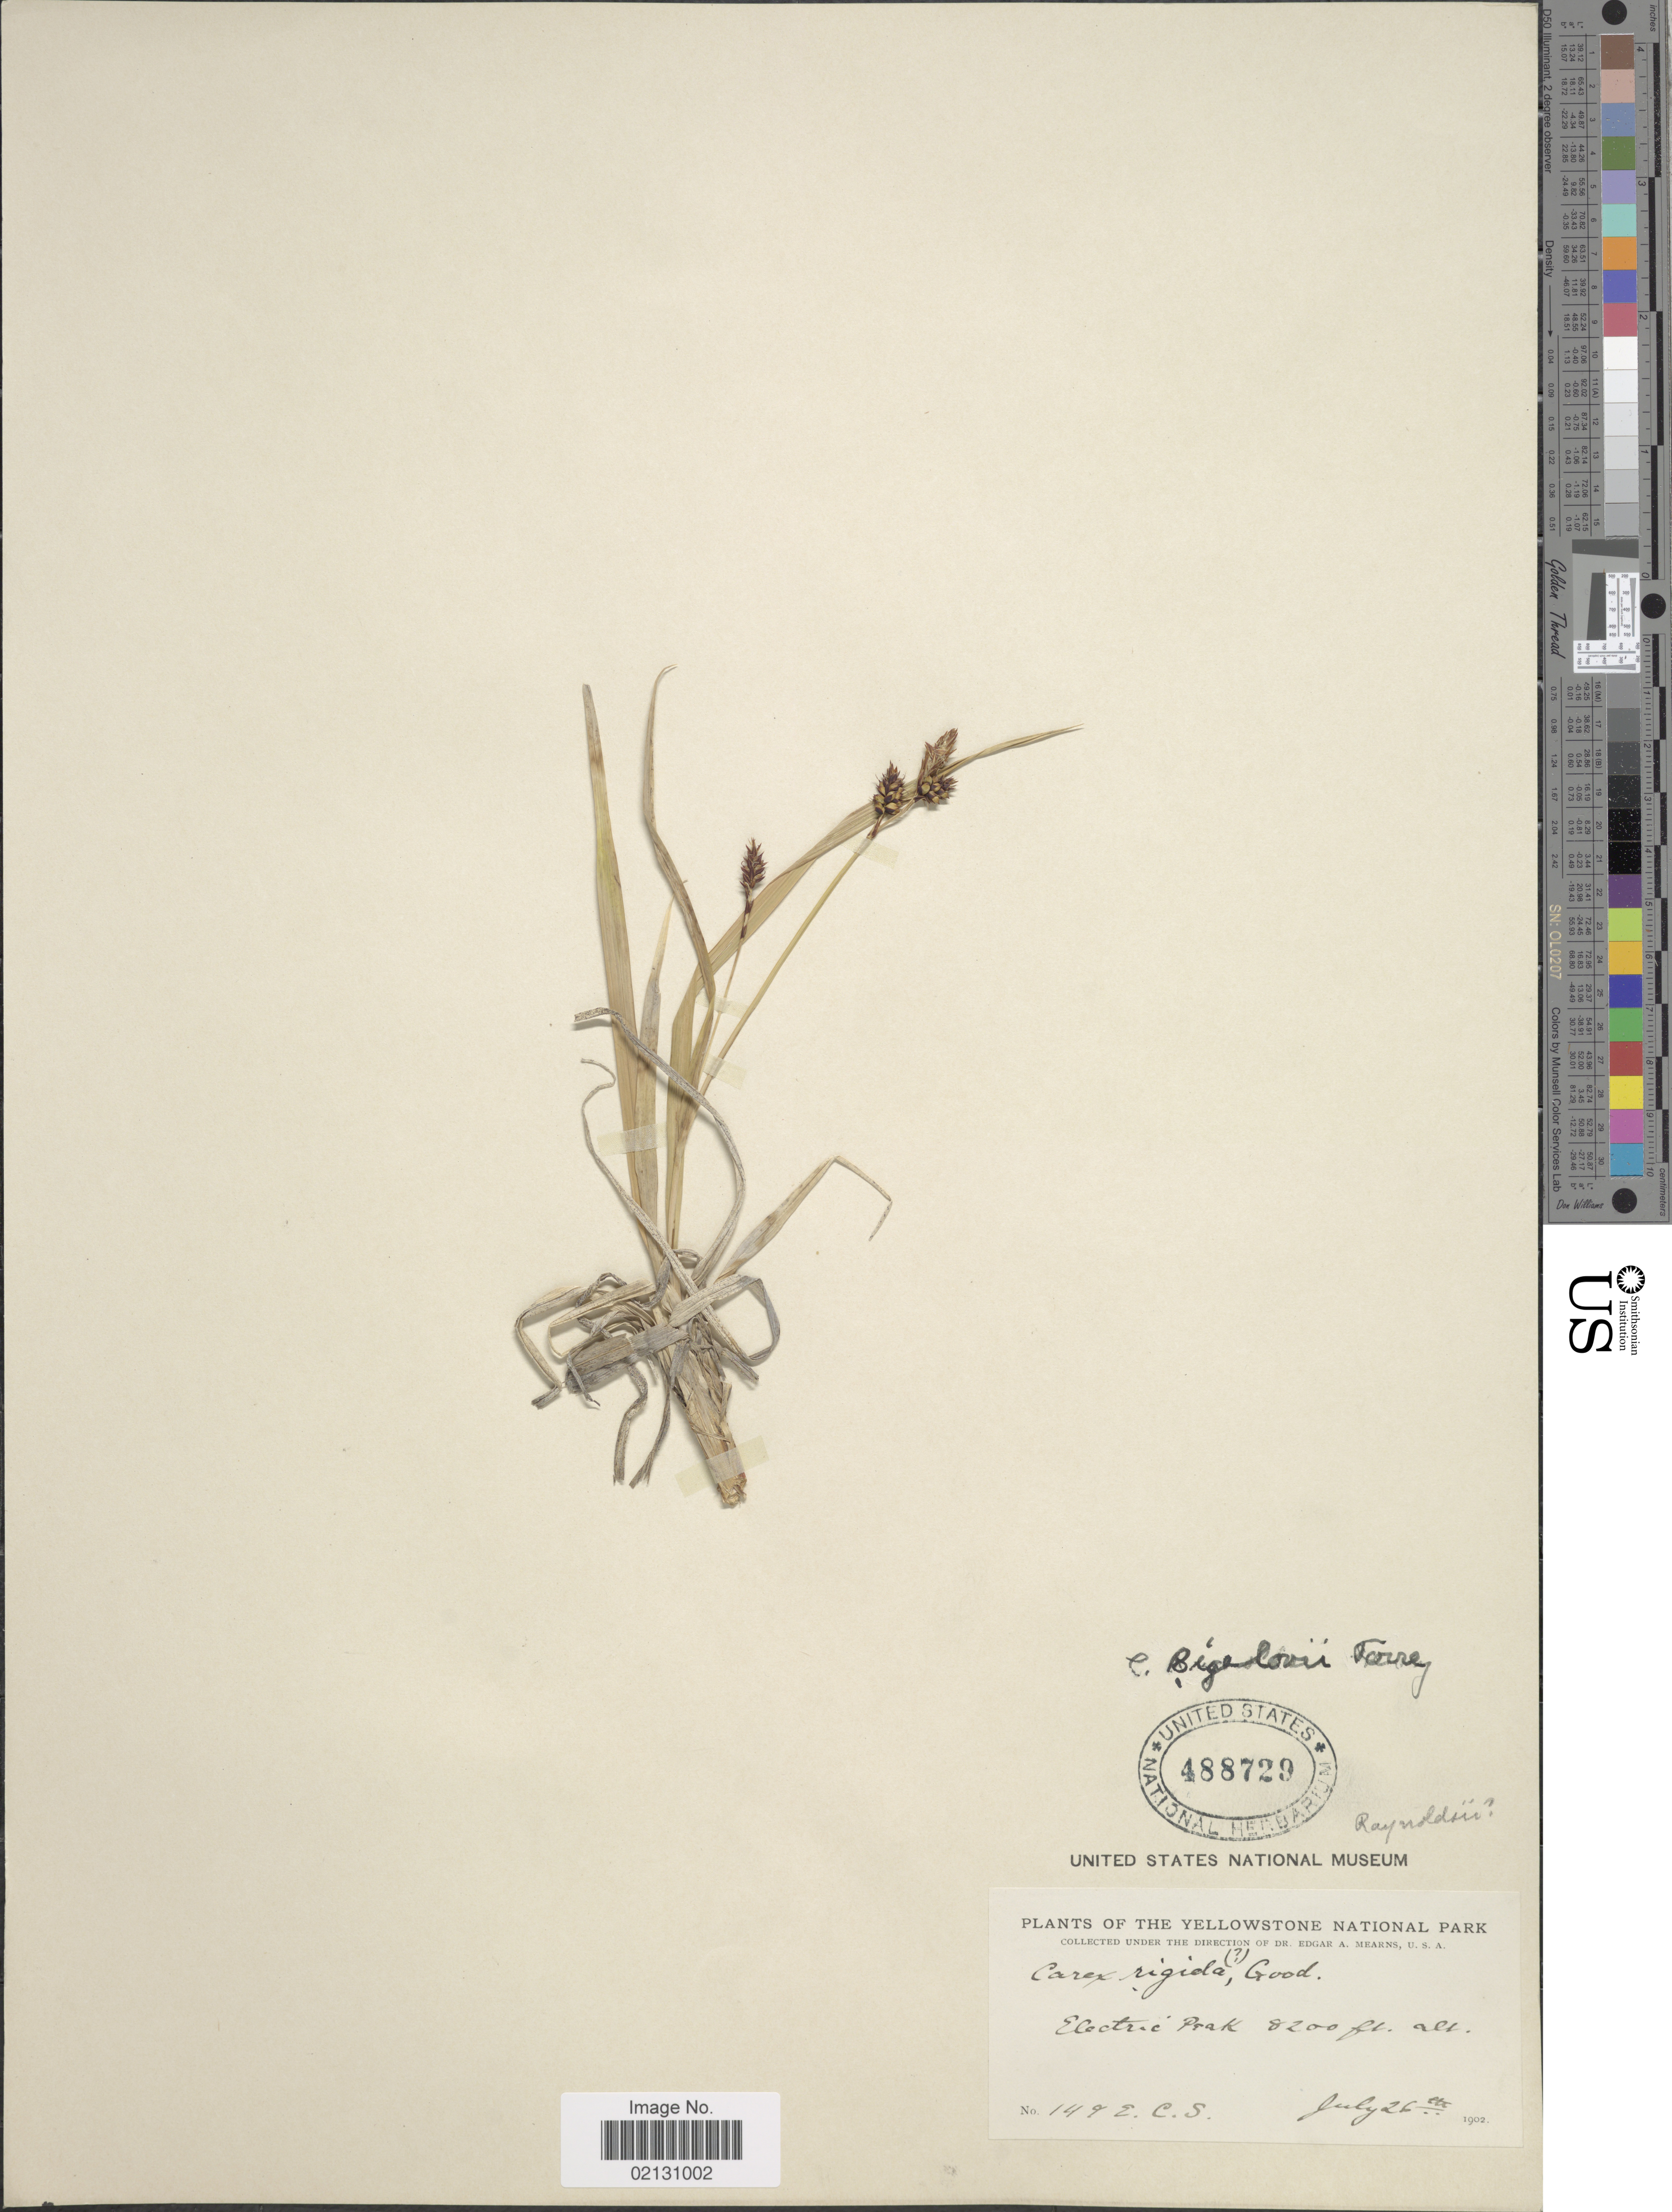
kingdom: Plantae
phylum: Tracheophyta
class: Liliopsida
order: Poales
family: Cyperaceae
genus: Carex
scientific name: Carex raynoldsii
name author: Dewey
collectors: E. C. Smith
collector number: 149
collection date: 1902-07-26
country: United States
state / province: Montana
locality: The Yellowstone National Park, Electric Peak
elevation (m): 2499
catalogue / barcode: US 488729